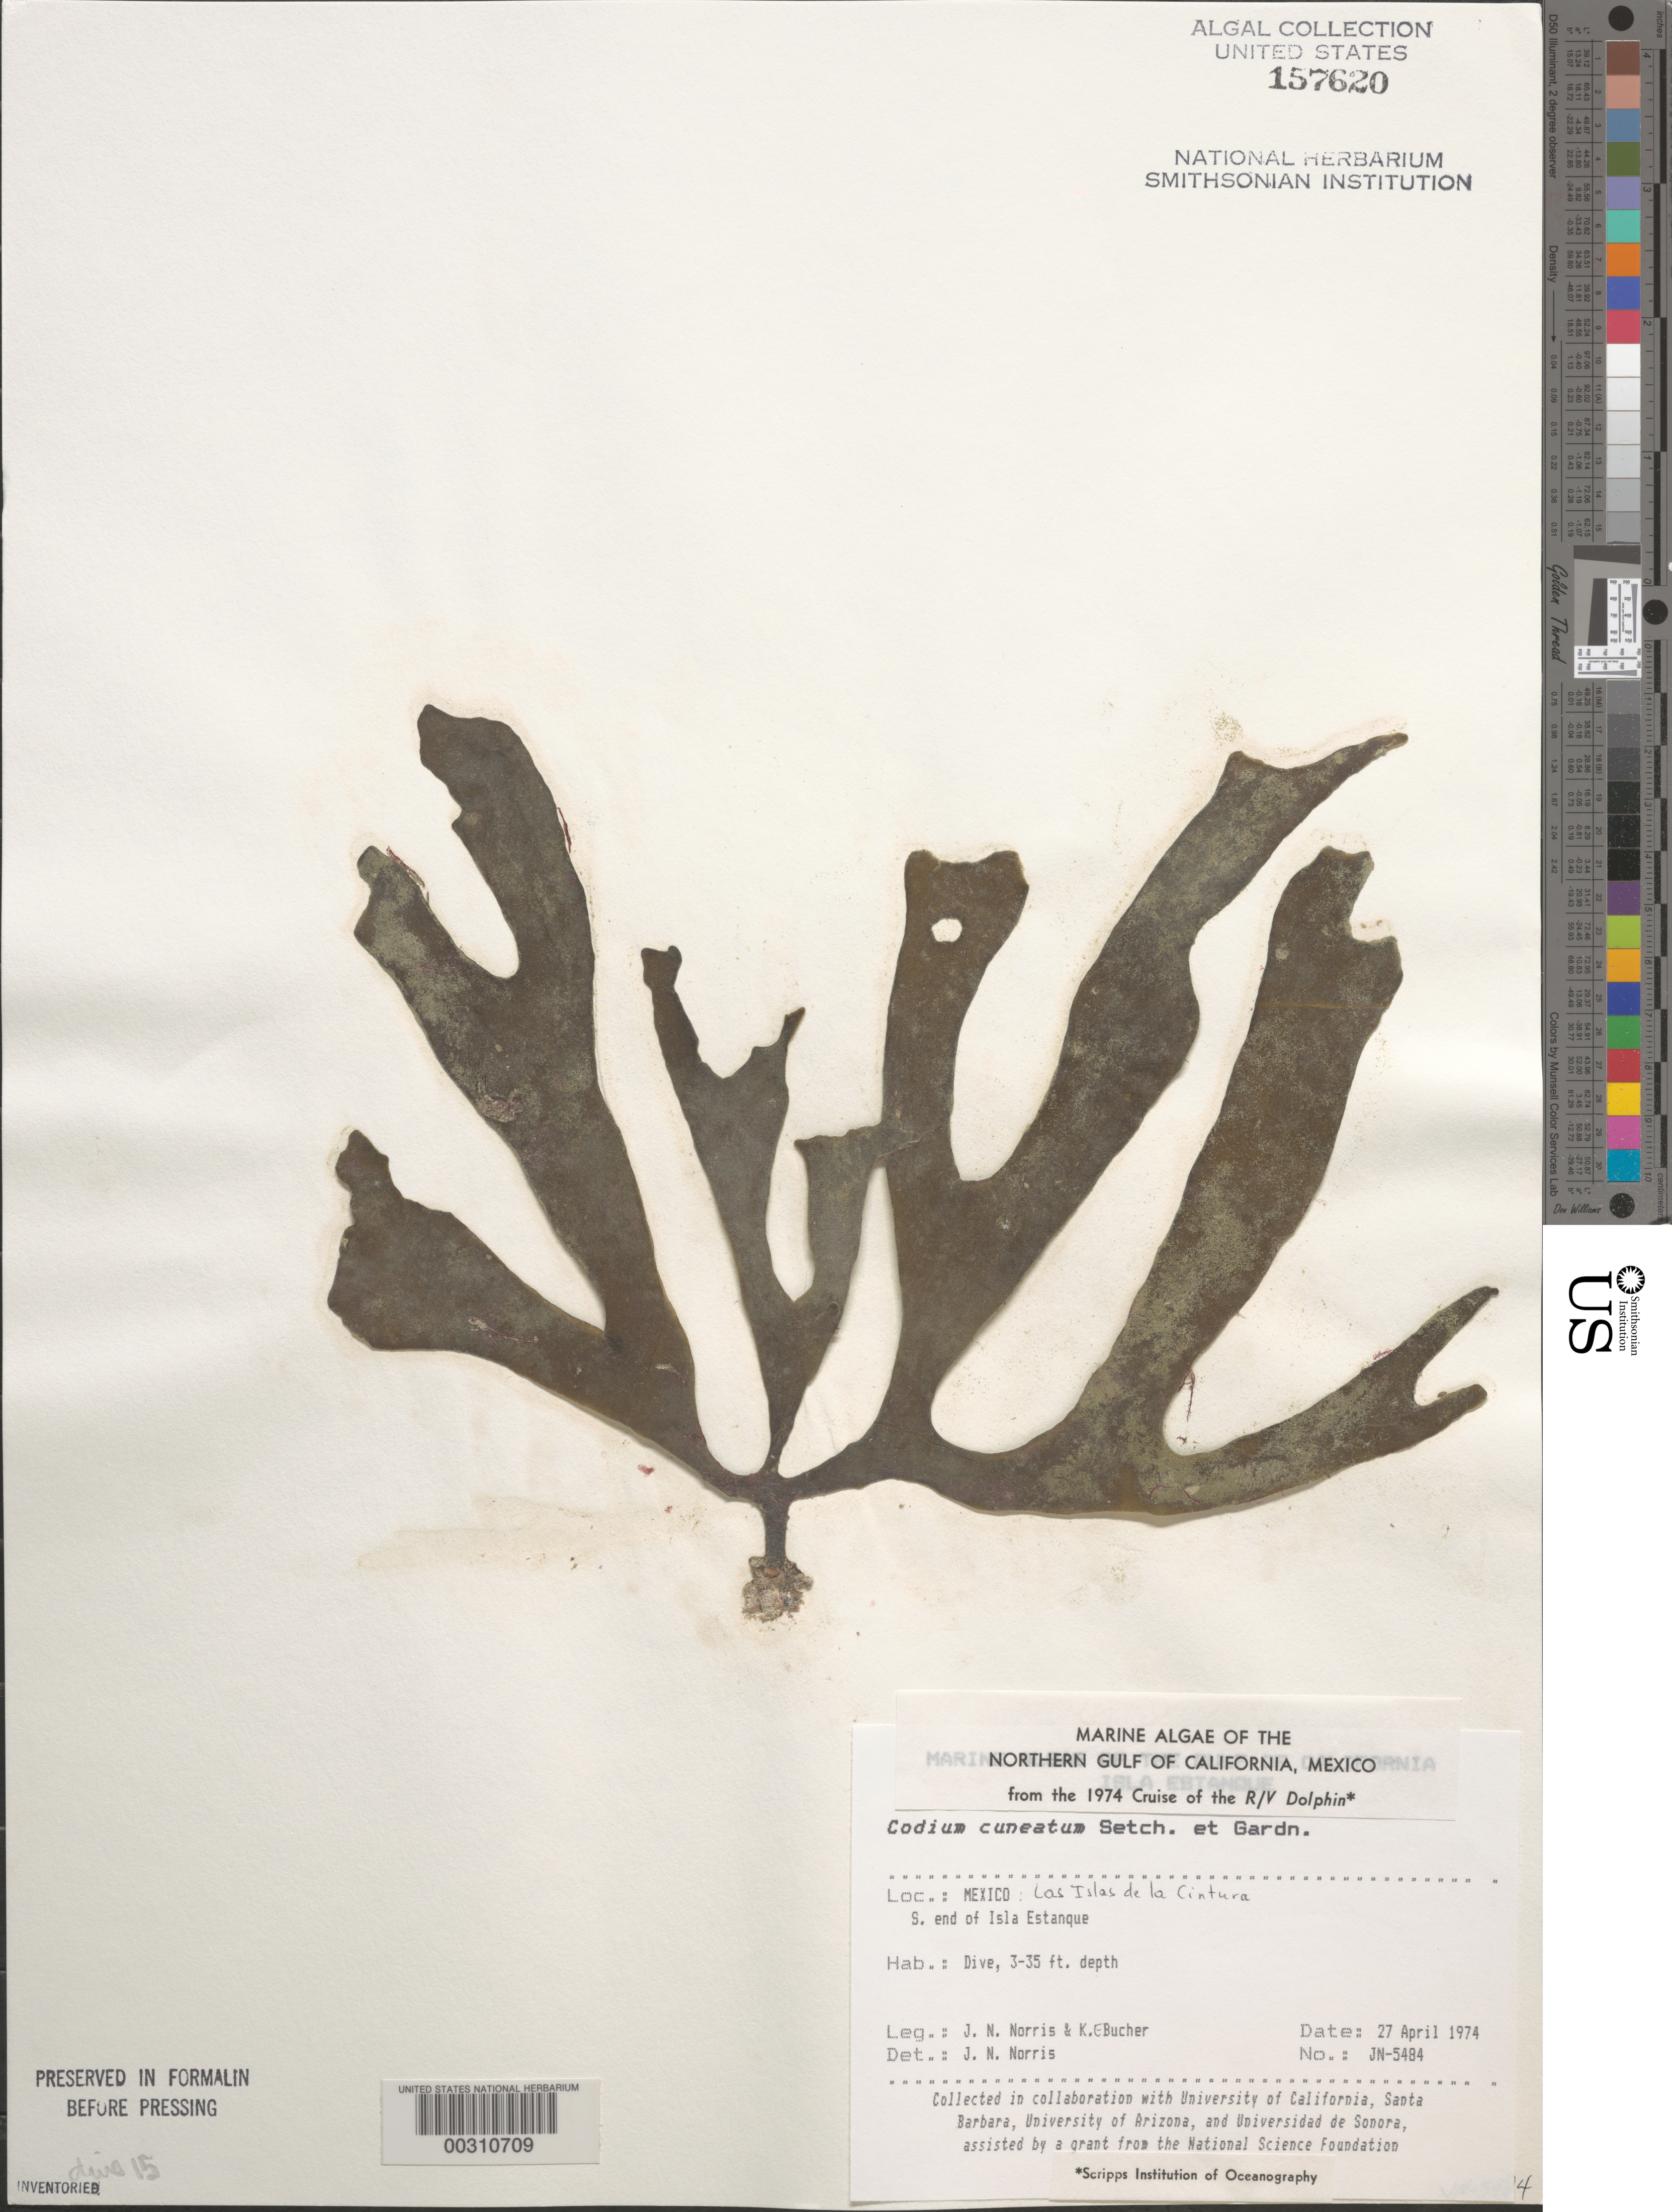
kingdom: Plantae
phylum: Chlorophyta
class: Ulvophyceae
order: Bryopsidales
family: Codiaceae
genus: Codium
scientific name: Codium simulans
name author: Setch. & N.L. Gardner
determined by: Algae name updating Project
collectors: J. N. Norris & K. E. Bucher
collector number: JN-5484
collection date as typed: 27 Apr 1974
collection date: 1974-04-27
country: Mexico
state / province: Baja California Norte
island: Isla Estanque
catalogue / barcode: US 157620